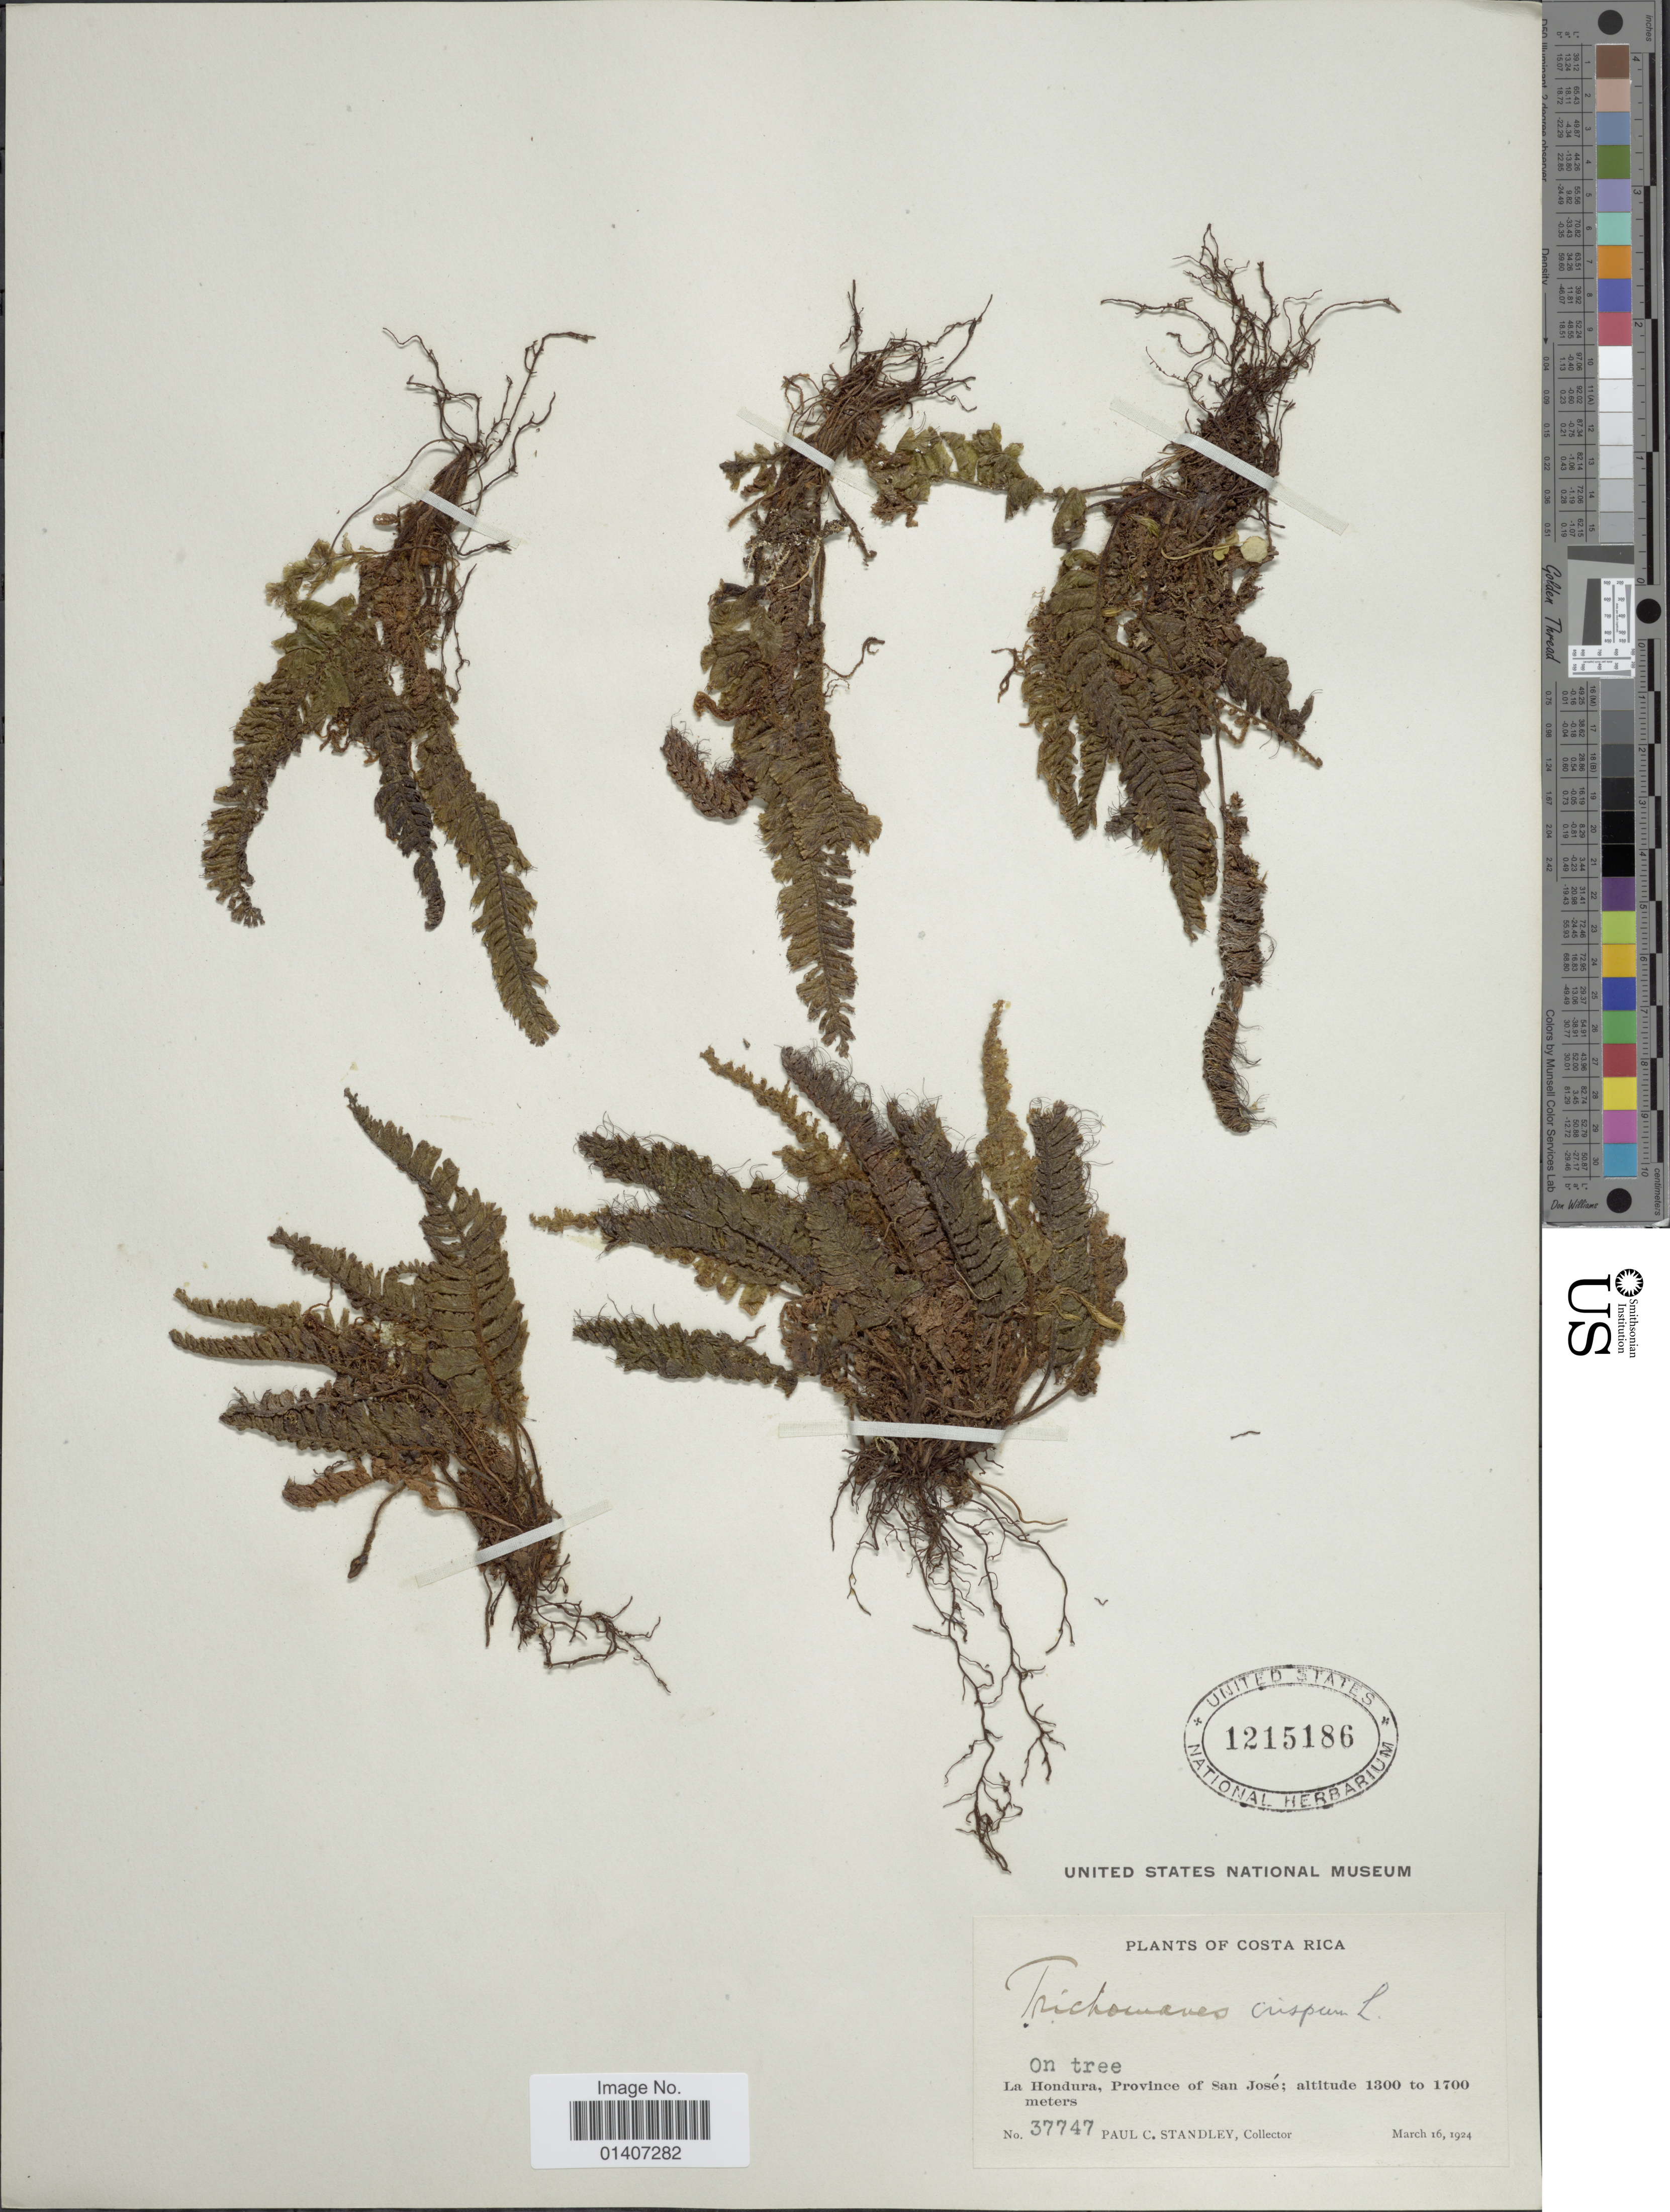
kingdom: Plantae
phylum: Tracheophyta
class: Polypodiopsida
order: Hymenophyllales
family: Hymenophyllaceae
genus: Trichomanes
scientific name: Trichomanes crispum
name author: L.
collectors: P. C. Standley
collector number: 37747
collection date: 1924-03-16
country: Costa Rica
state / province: San José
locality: La Hondura, Province of San José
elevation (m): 1300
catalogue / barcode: US 1215186